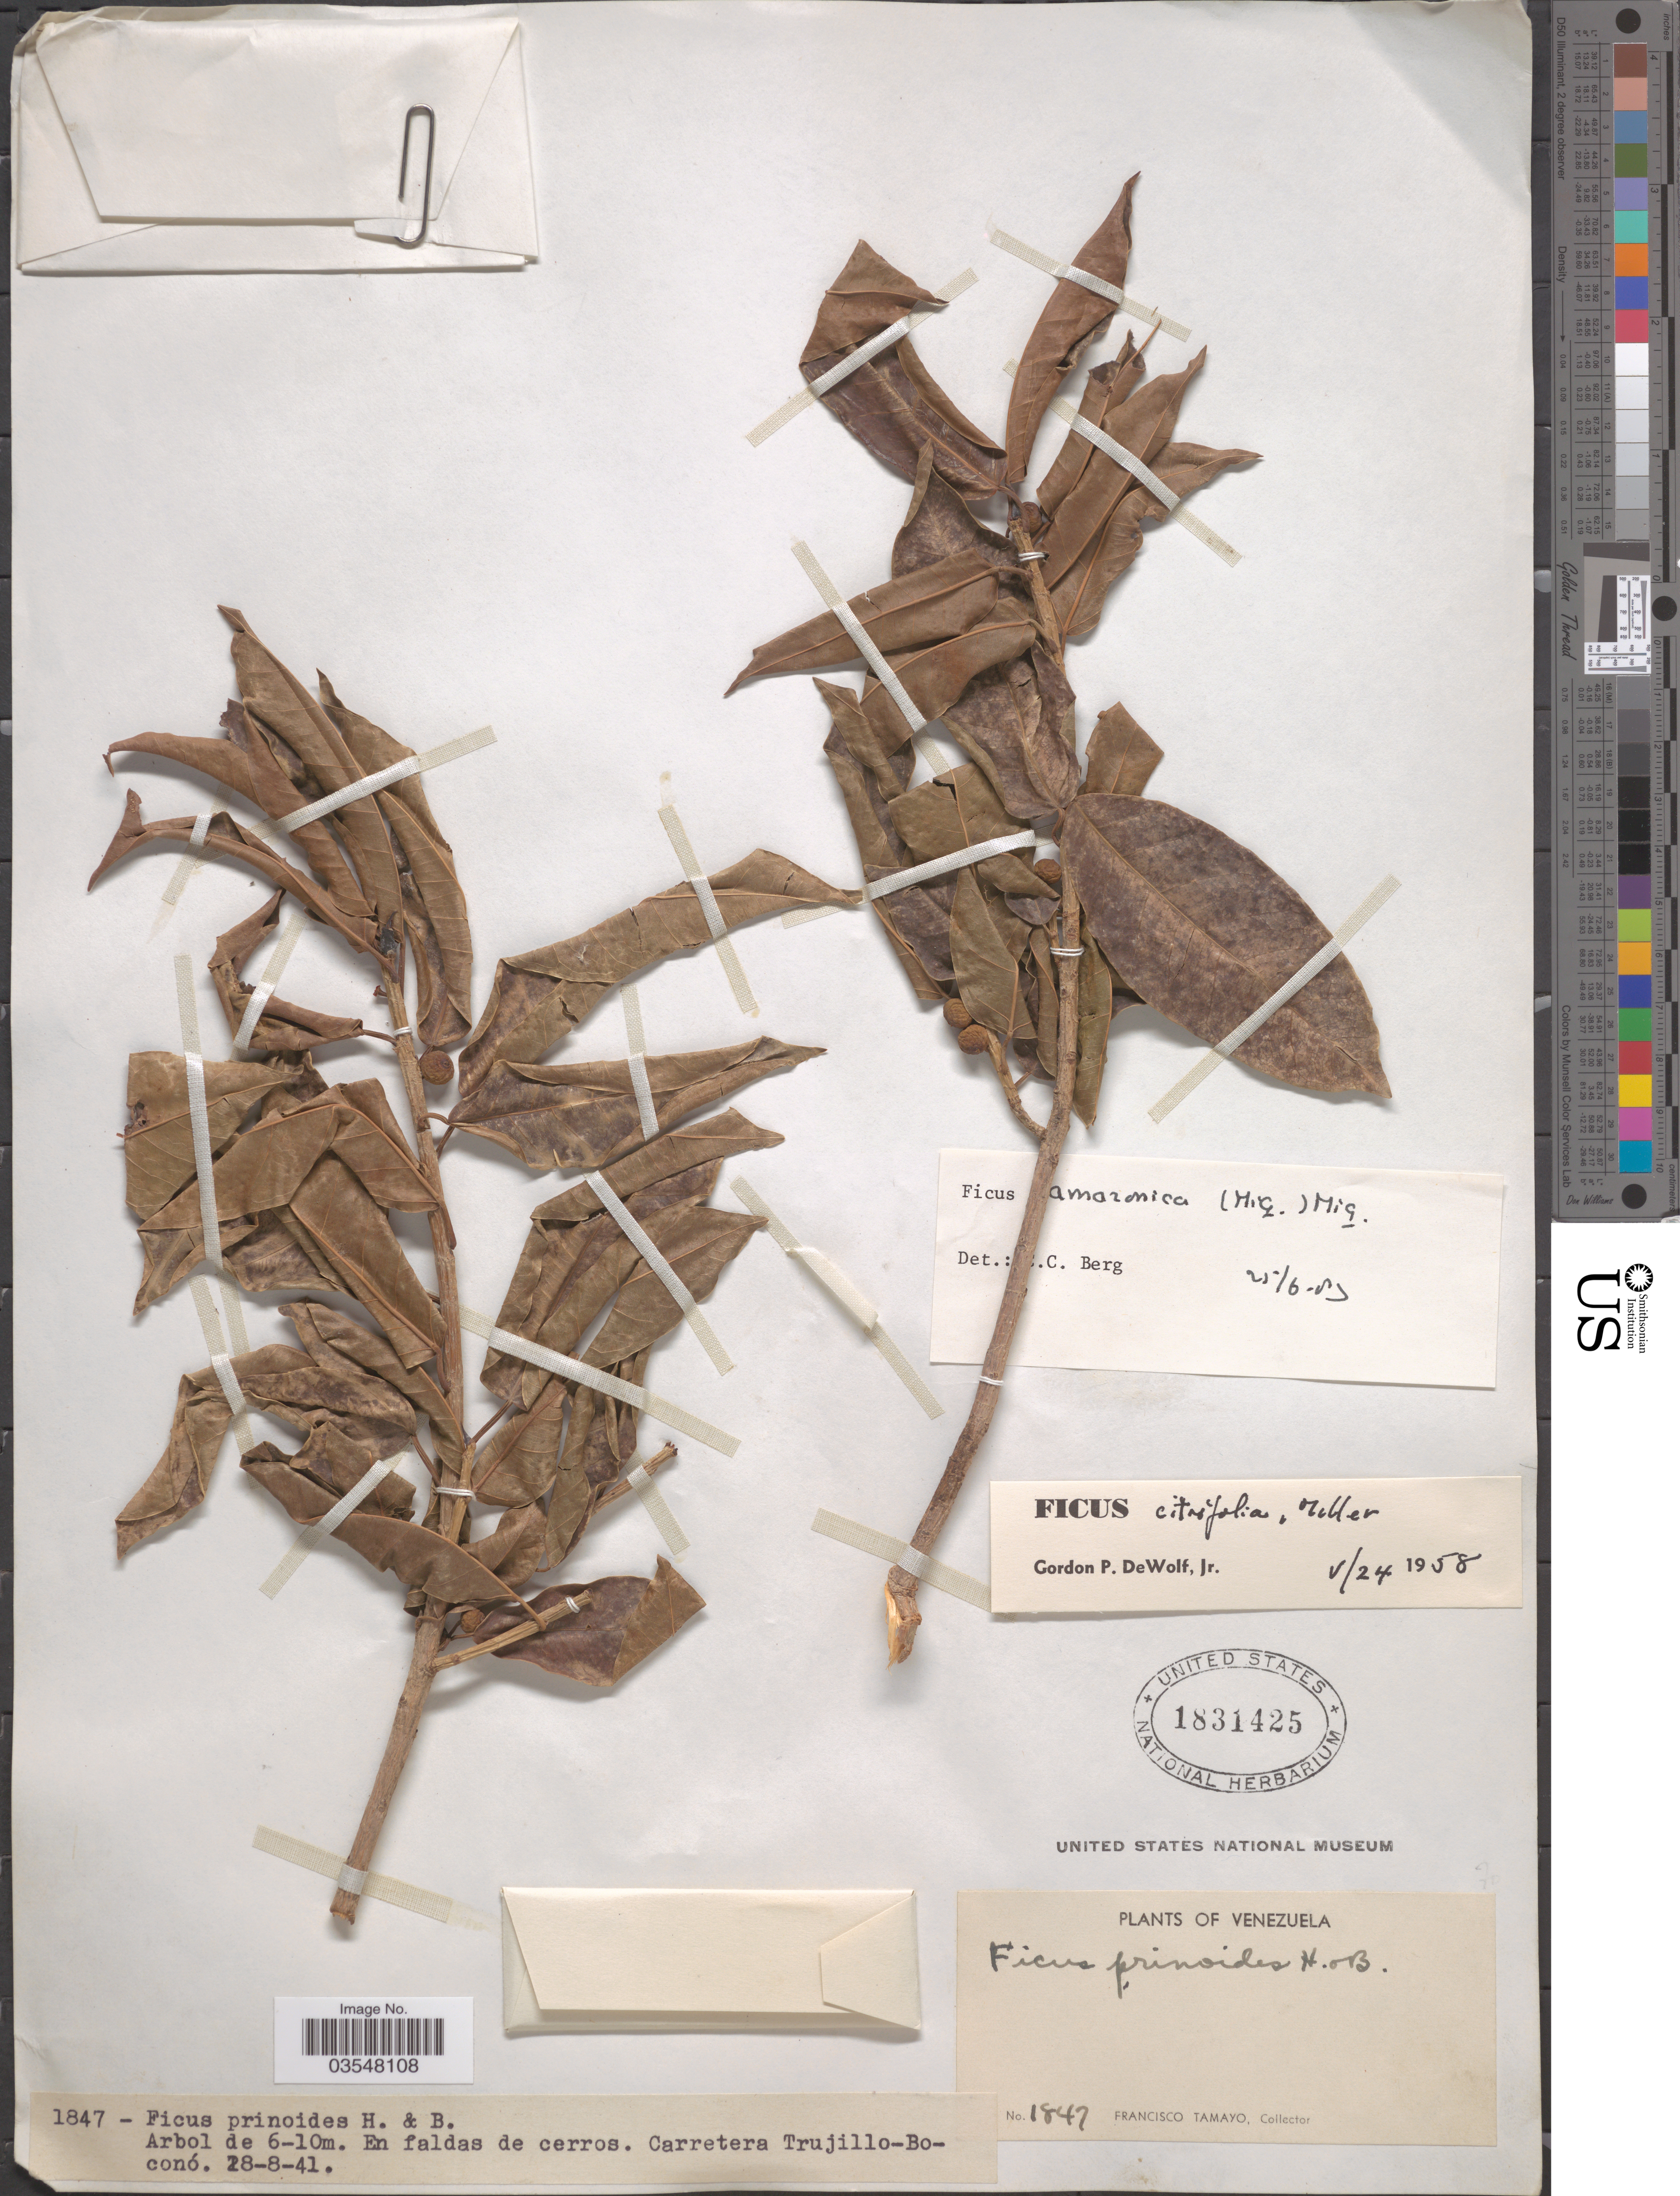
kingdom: Plantae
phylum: Tracheophyta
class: Magnoliopsida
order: Rosales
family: Moraceae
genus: Ficus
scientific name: Ficus amazonica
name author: (Miq.) Miq.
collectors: F. Tamayo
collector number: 1847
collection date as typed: Transcribed d/m/y: 28/8/41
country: Venezuela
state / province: Trujillo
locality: Carretera Trujillo-Boconó.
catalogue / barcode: US 1831425